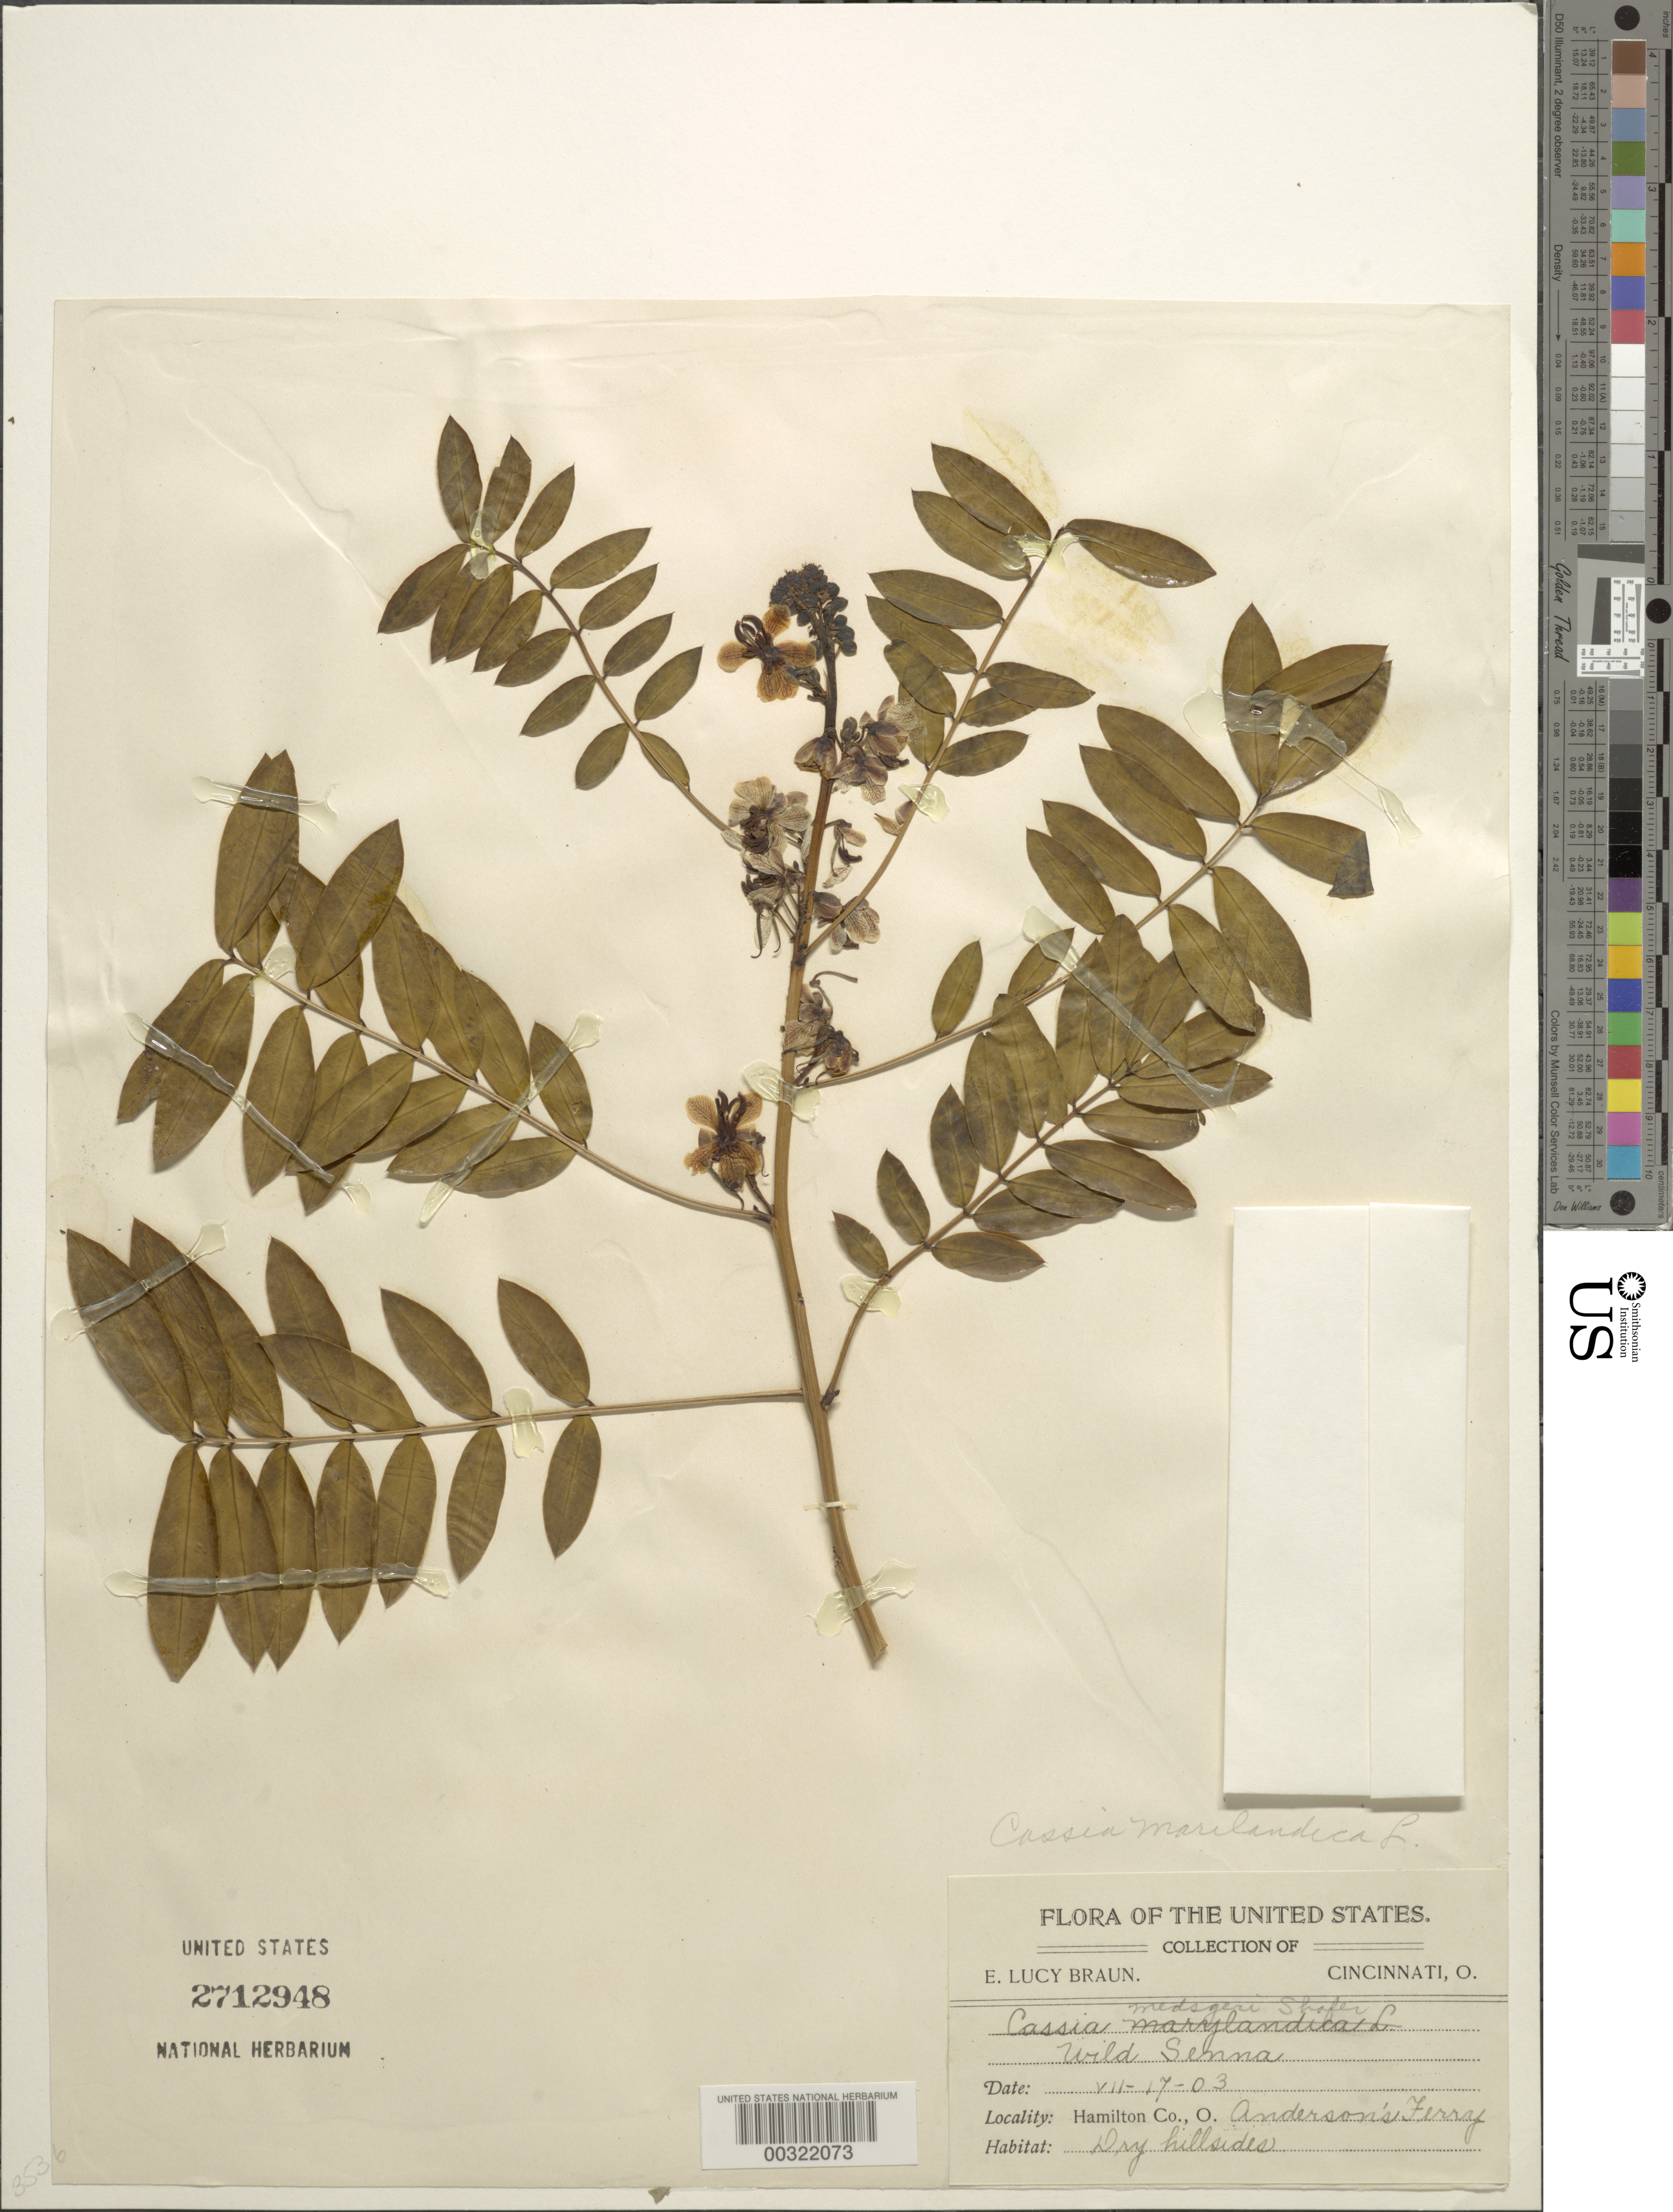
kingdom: Plantae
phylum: Tracheophyta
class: Magnoliopsida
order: Fabales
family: Fabaceae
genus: Senna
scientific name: Senna marilandica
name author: (L.) Link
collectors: L. E. Braun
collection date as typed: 17 Jul 1903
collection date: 1903-07-17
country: United States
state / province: Ohio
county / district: Hamilton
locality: Anderson's ferry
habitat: Dry hillside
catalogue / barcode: US 2712948